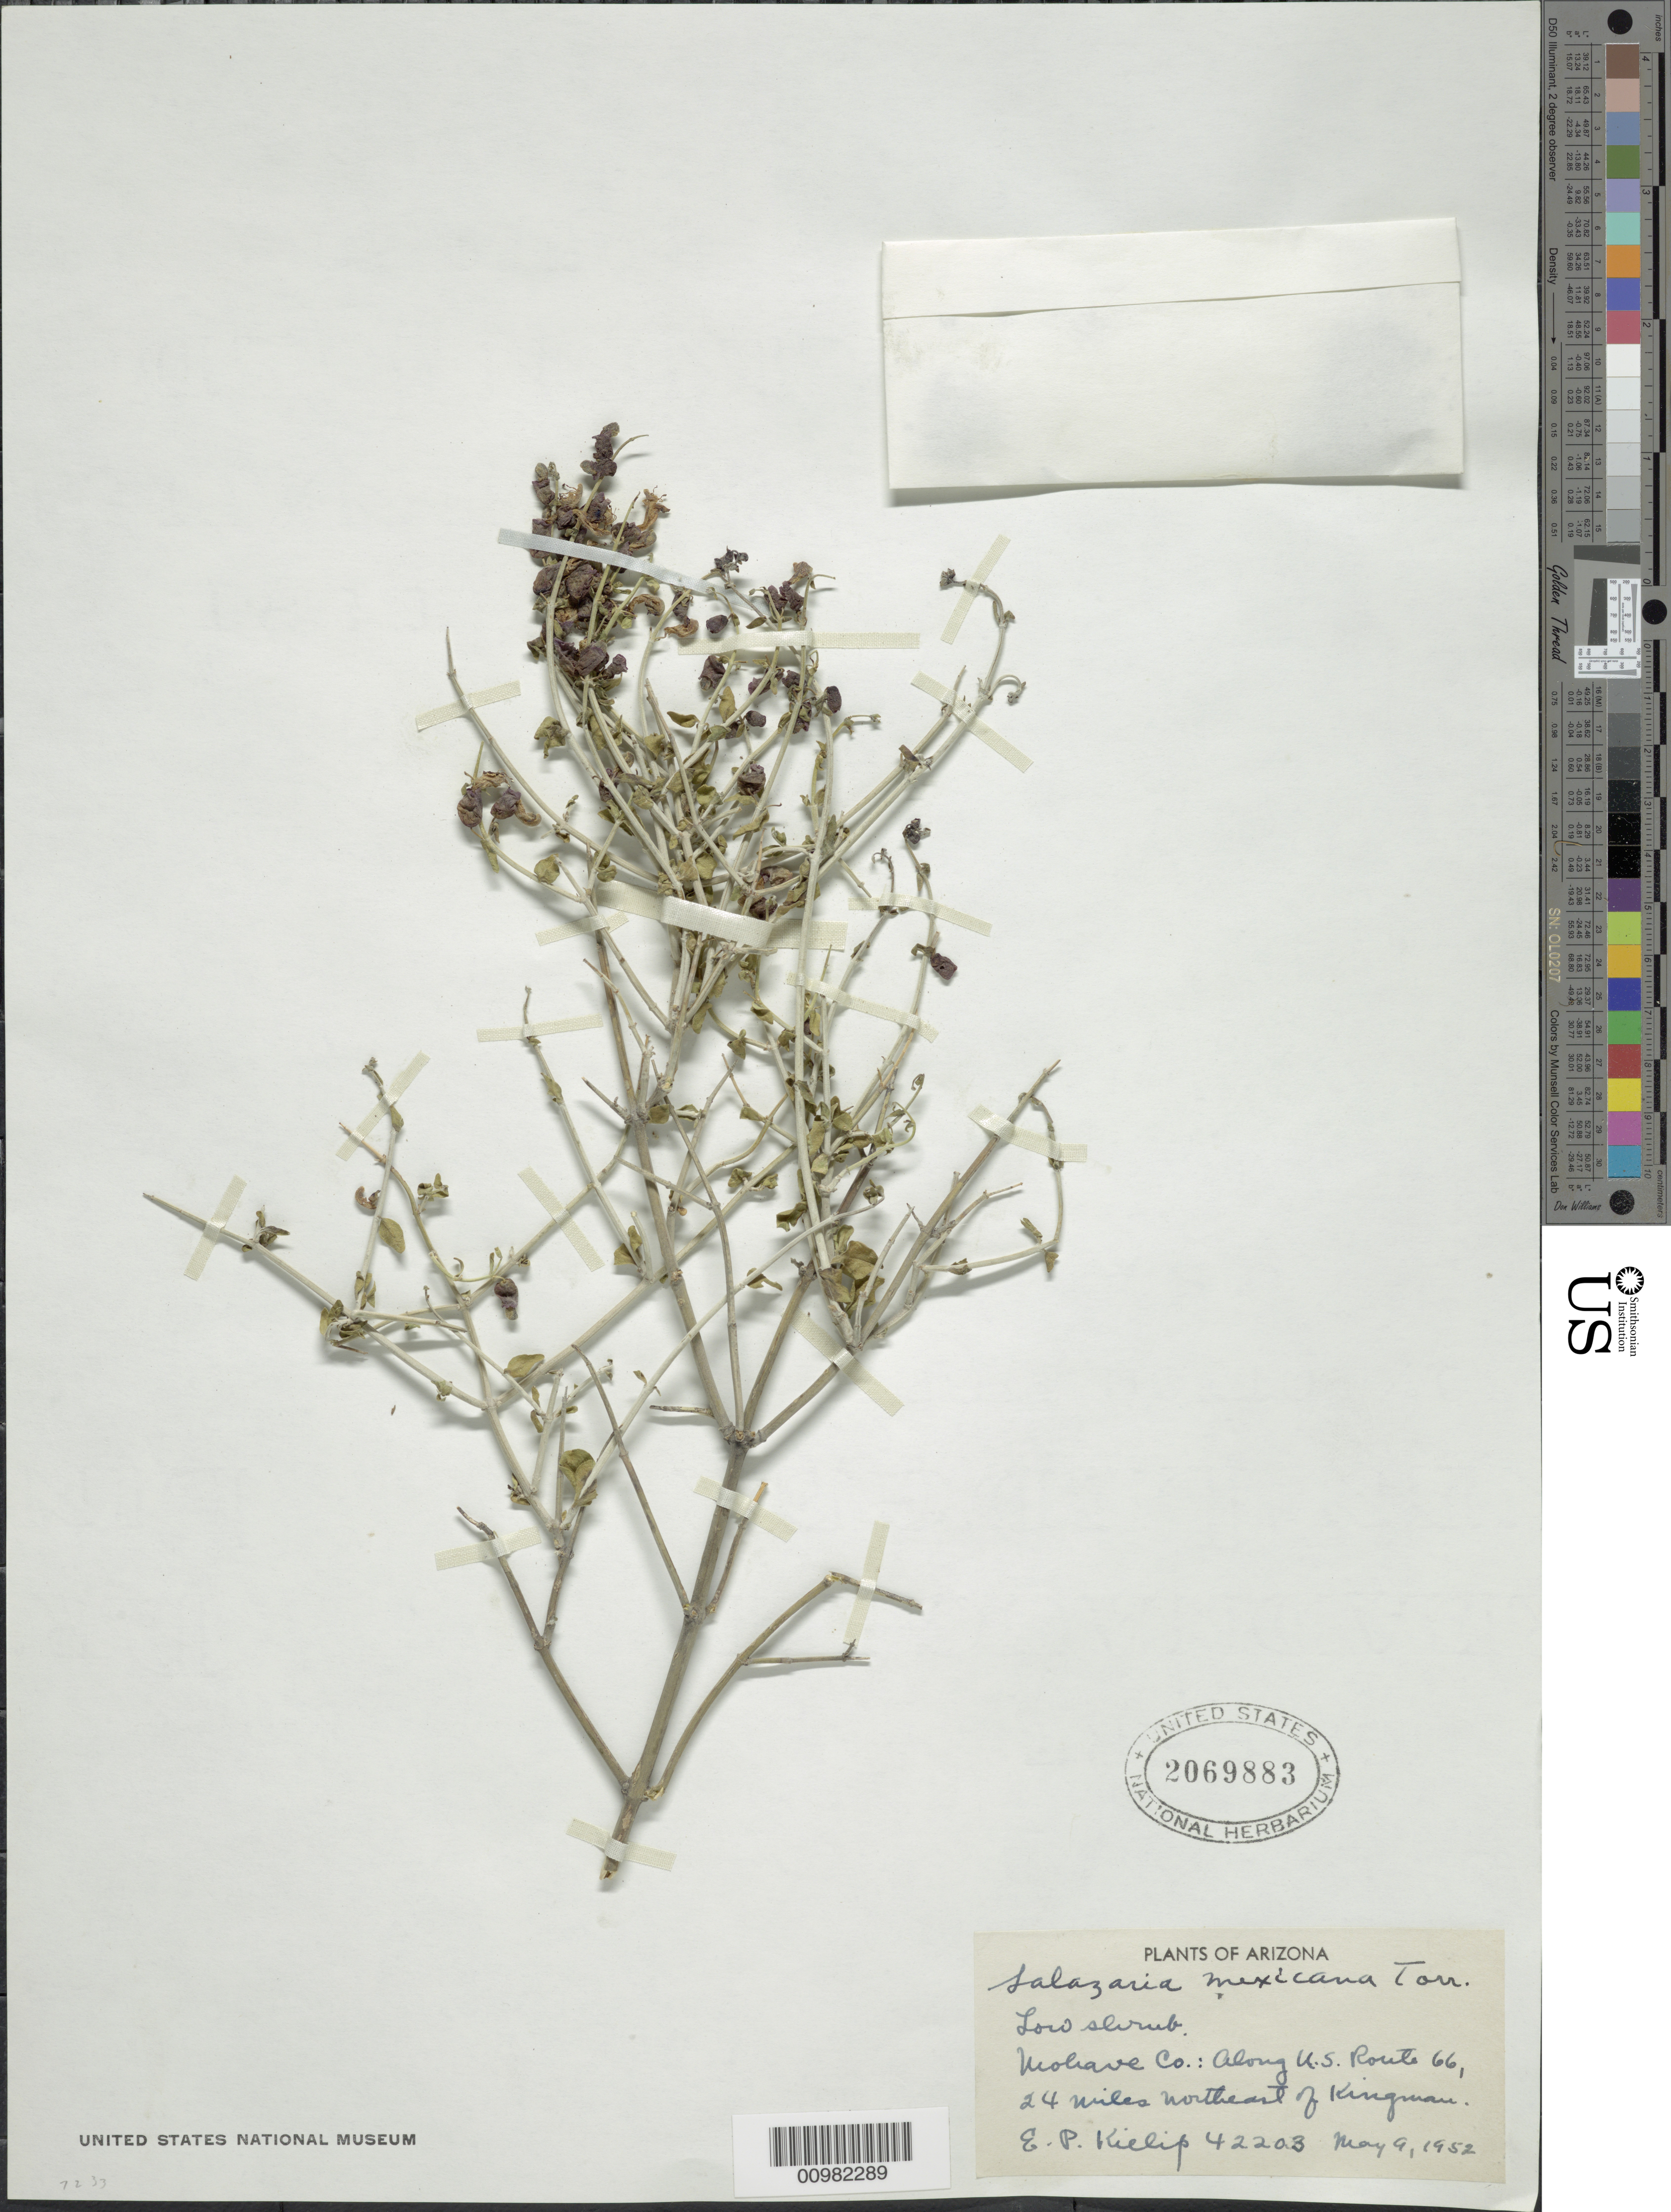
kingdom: Plantae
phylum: Tracheophyta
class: Magnoliopsida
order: Lamiales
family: Lamiaceae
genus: Salazaria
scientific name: Salazaria mexicana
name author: Torr.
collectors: E. P. Killip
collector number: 42203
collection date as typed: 09 May 1952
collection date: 1952-05-09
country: United States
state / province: Arizona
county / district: Mohave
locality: Along US Rte. 66; 24 mi. NE of Kingman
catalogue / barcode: US 2069883